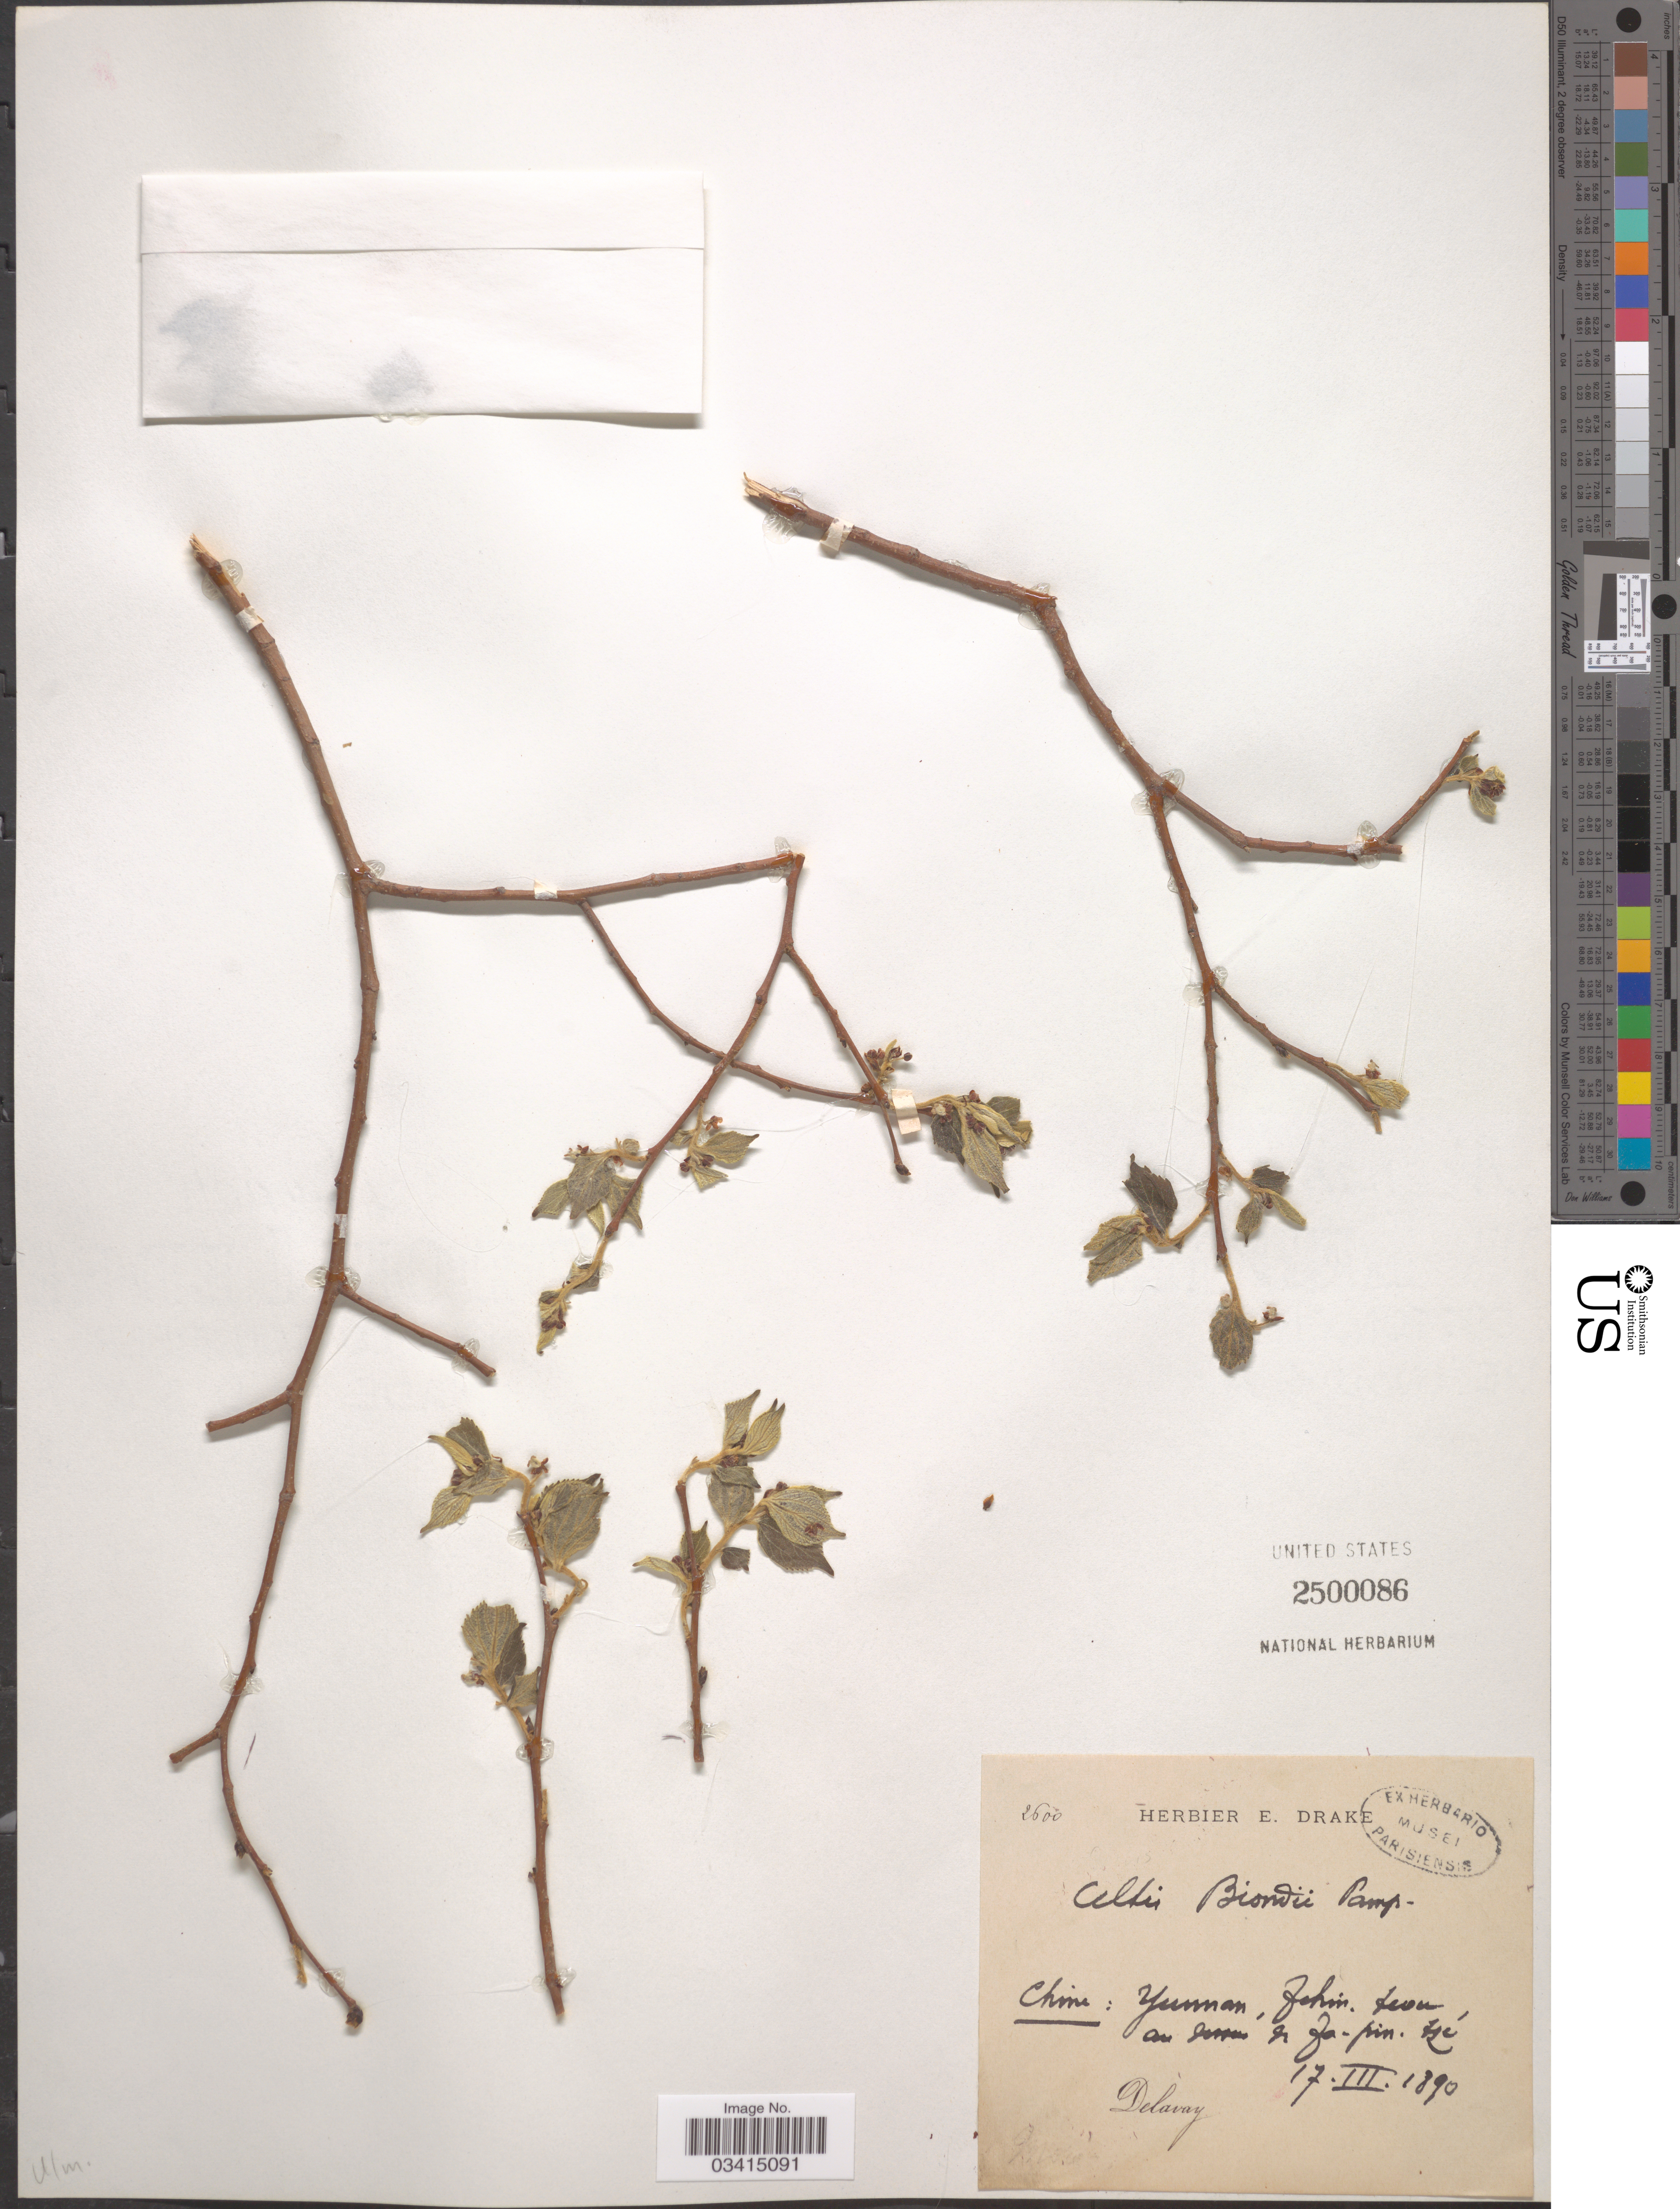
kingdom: Plantae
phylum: Tracheophyta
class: Magnoliopsida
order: Rosales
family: Cannabaceae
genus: Celtis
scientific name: Celtis biondii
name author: Pamp.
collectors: Delavay, --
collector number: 2600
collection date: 1890-03-17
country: China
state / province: Yunnan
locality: Johin. Leon, an jessu fr Fa-pin. tsé. [interpreted]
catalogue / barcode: US 2500086